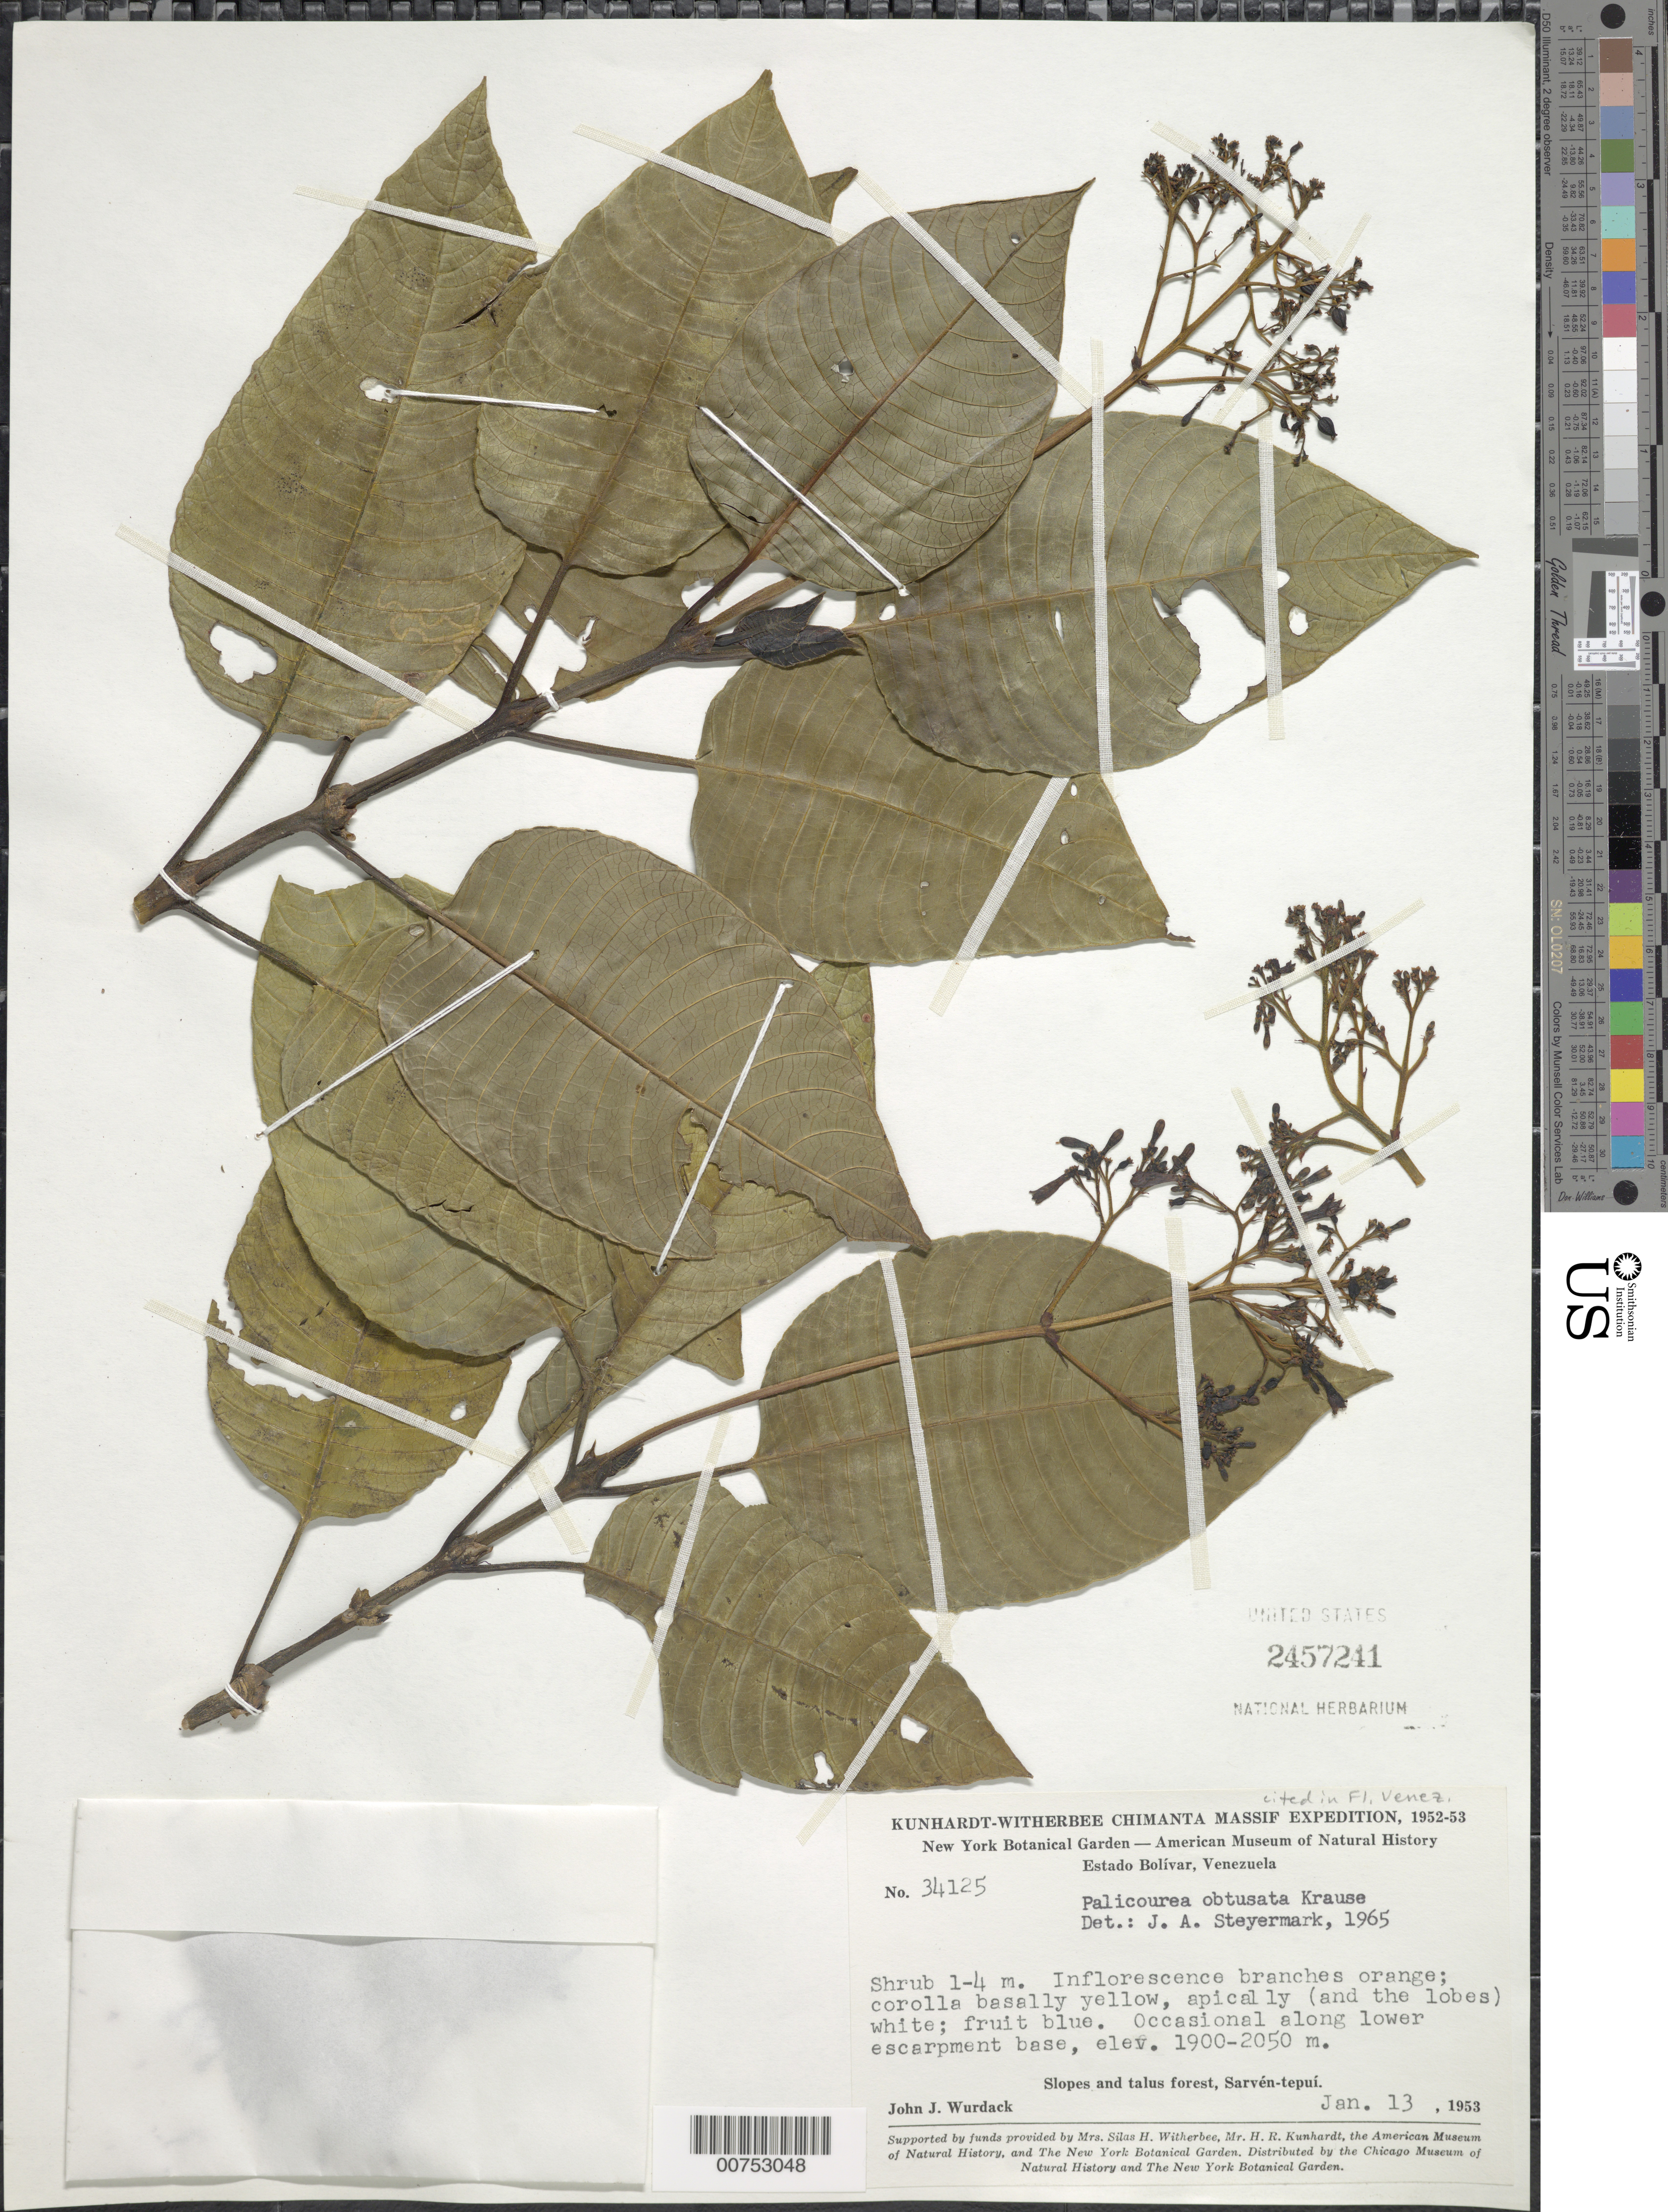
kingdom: Plantae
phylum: Tracheophyta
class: Magnoliopsida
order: Gentianales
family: Rubiaceae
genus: Palicourea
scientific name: Palicourea obtusata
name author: K. Krause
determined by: Steyermark, Julian A., (VEN)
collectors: J. J. Wurdack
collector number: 34125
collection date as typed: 13-Jan-53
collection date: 1953-01-13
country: Venezuela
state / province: Bolívar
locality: Sarvén-tepuí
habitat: Slopes and talus forest; along lower escarpment base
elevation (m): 1900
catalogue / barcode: US 2457241